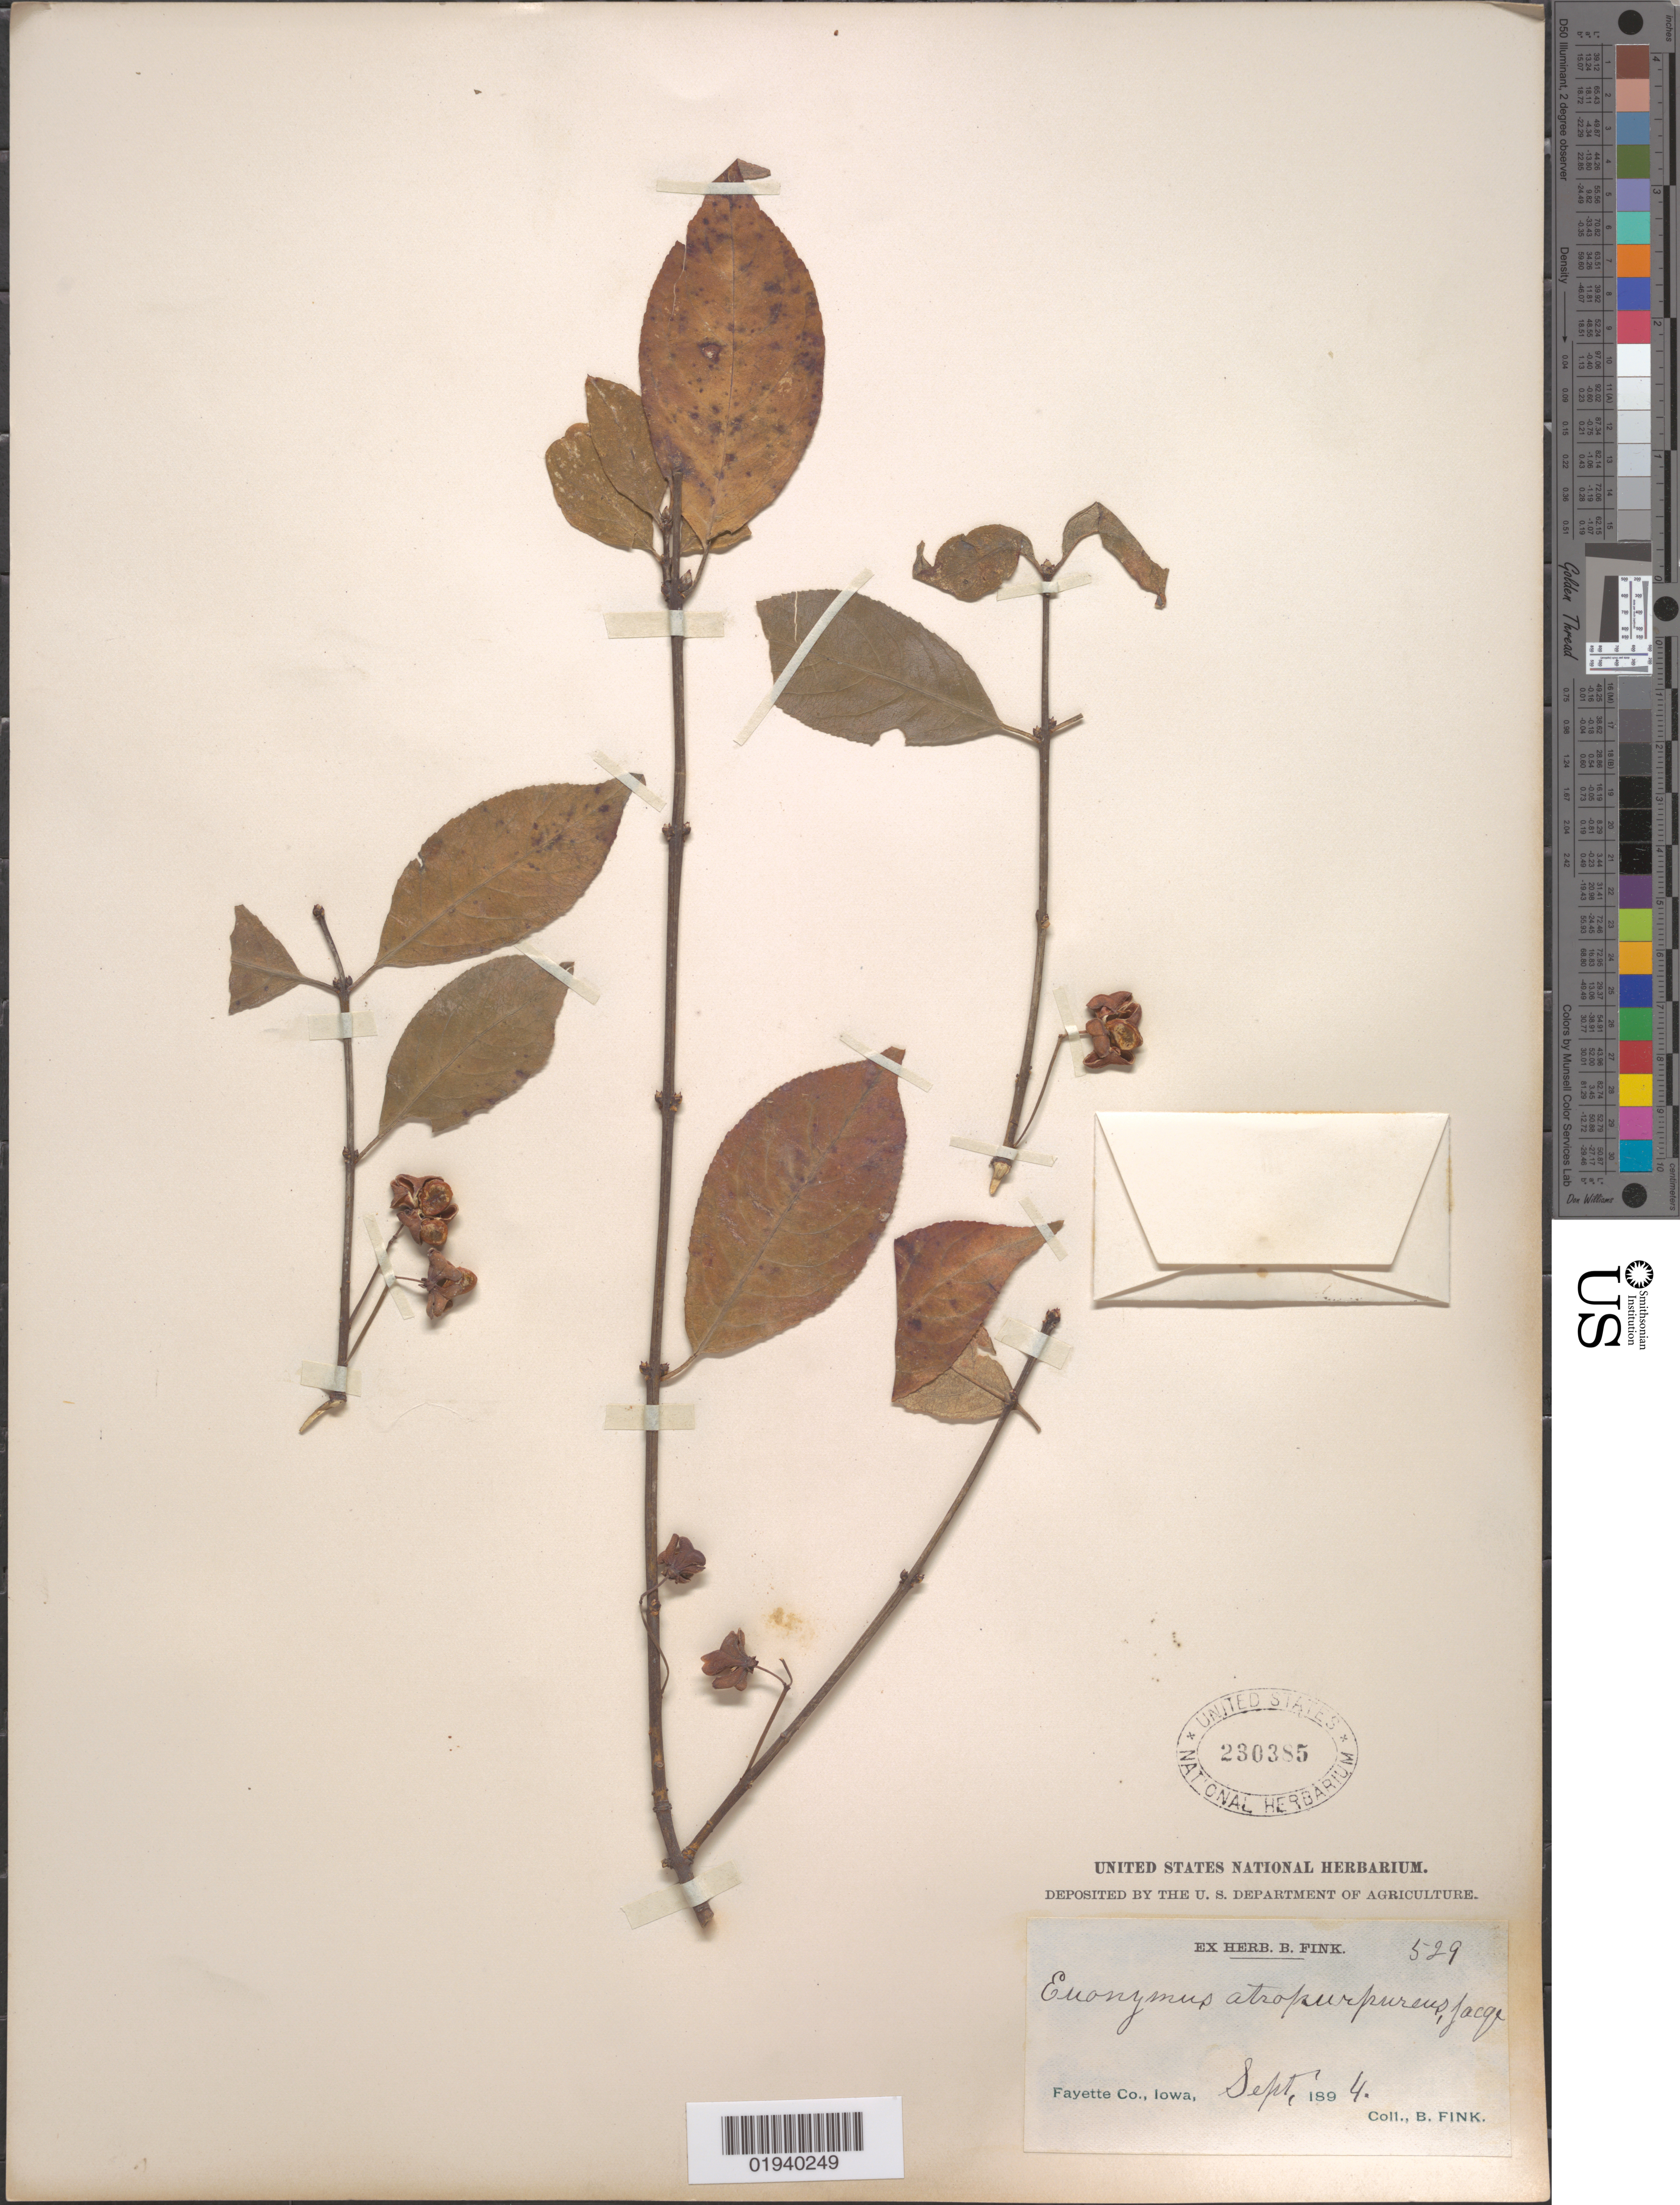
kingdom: Plantae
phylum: Tracheophyta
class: Magnoliopsida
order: Celastrales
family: Celastraceae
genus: Euonymus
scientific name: Euonymus atropurpureus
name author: Jacq.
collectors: B. Fink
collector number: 529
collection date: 1894-09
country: United States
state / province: Iowa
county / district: Fayette County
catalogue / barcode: US 230385